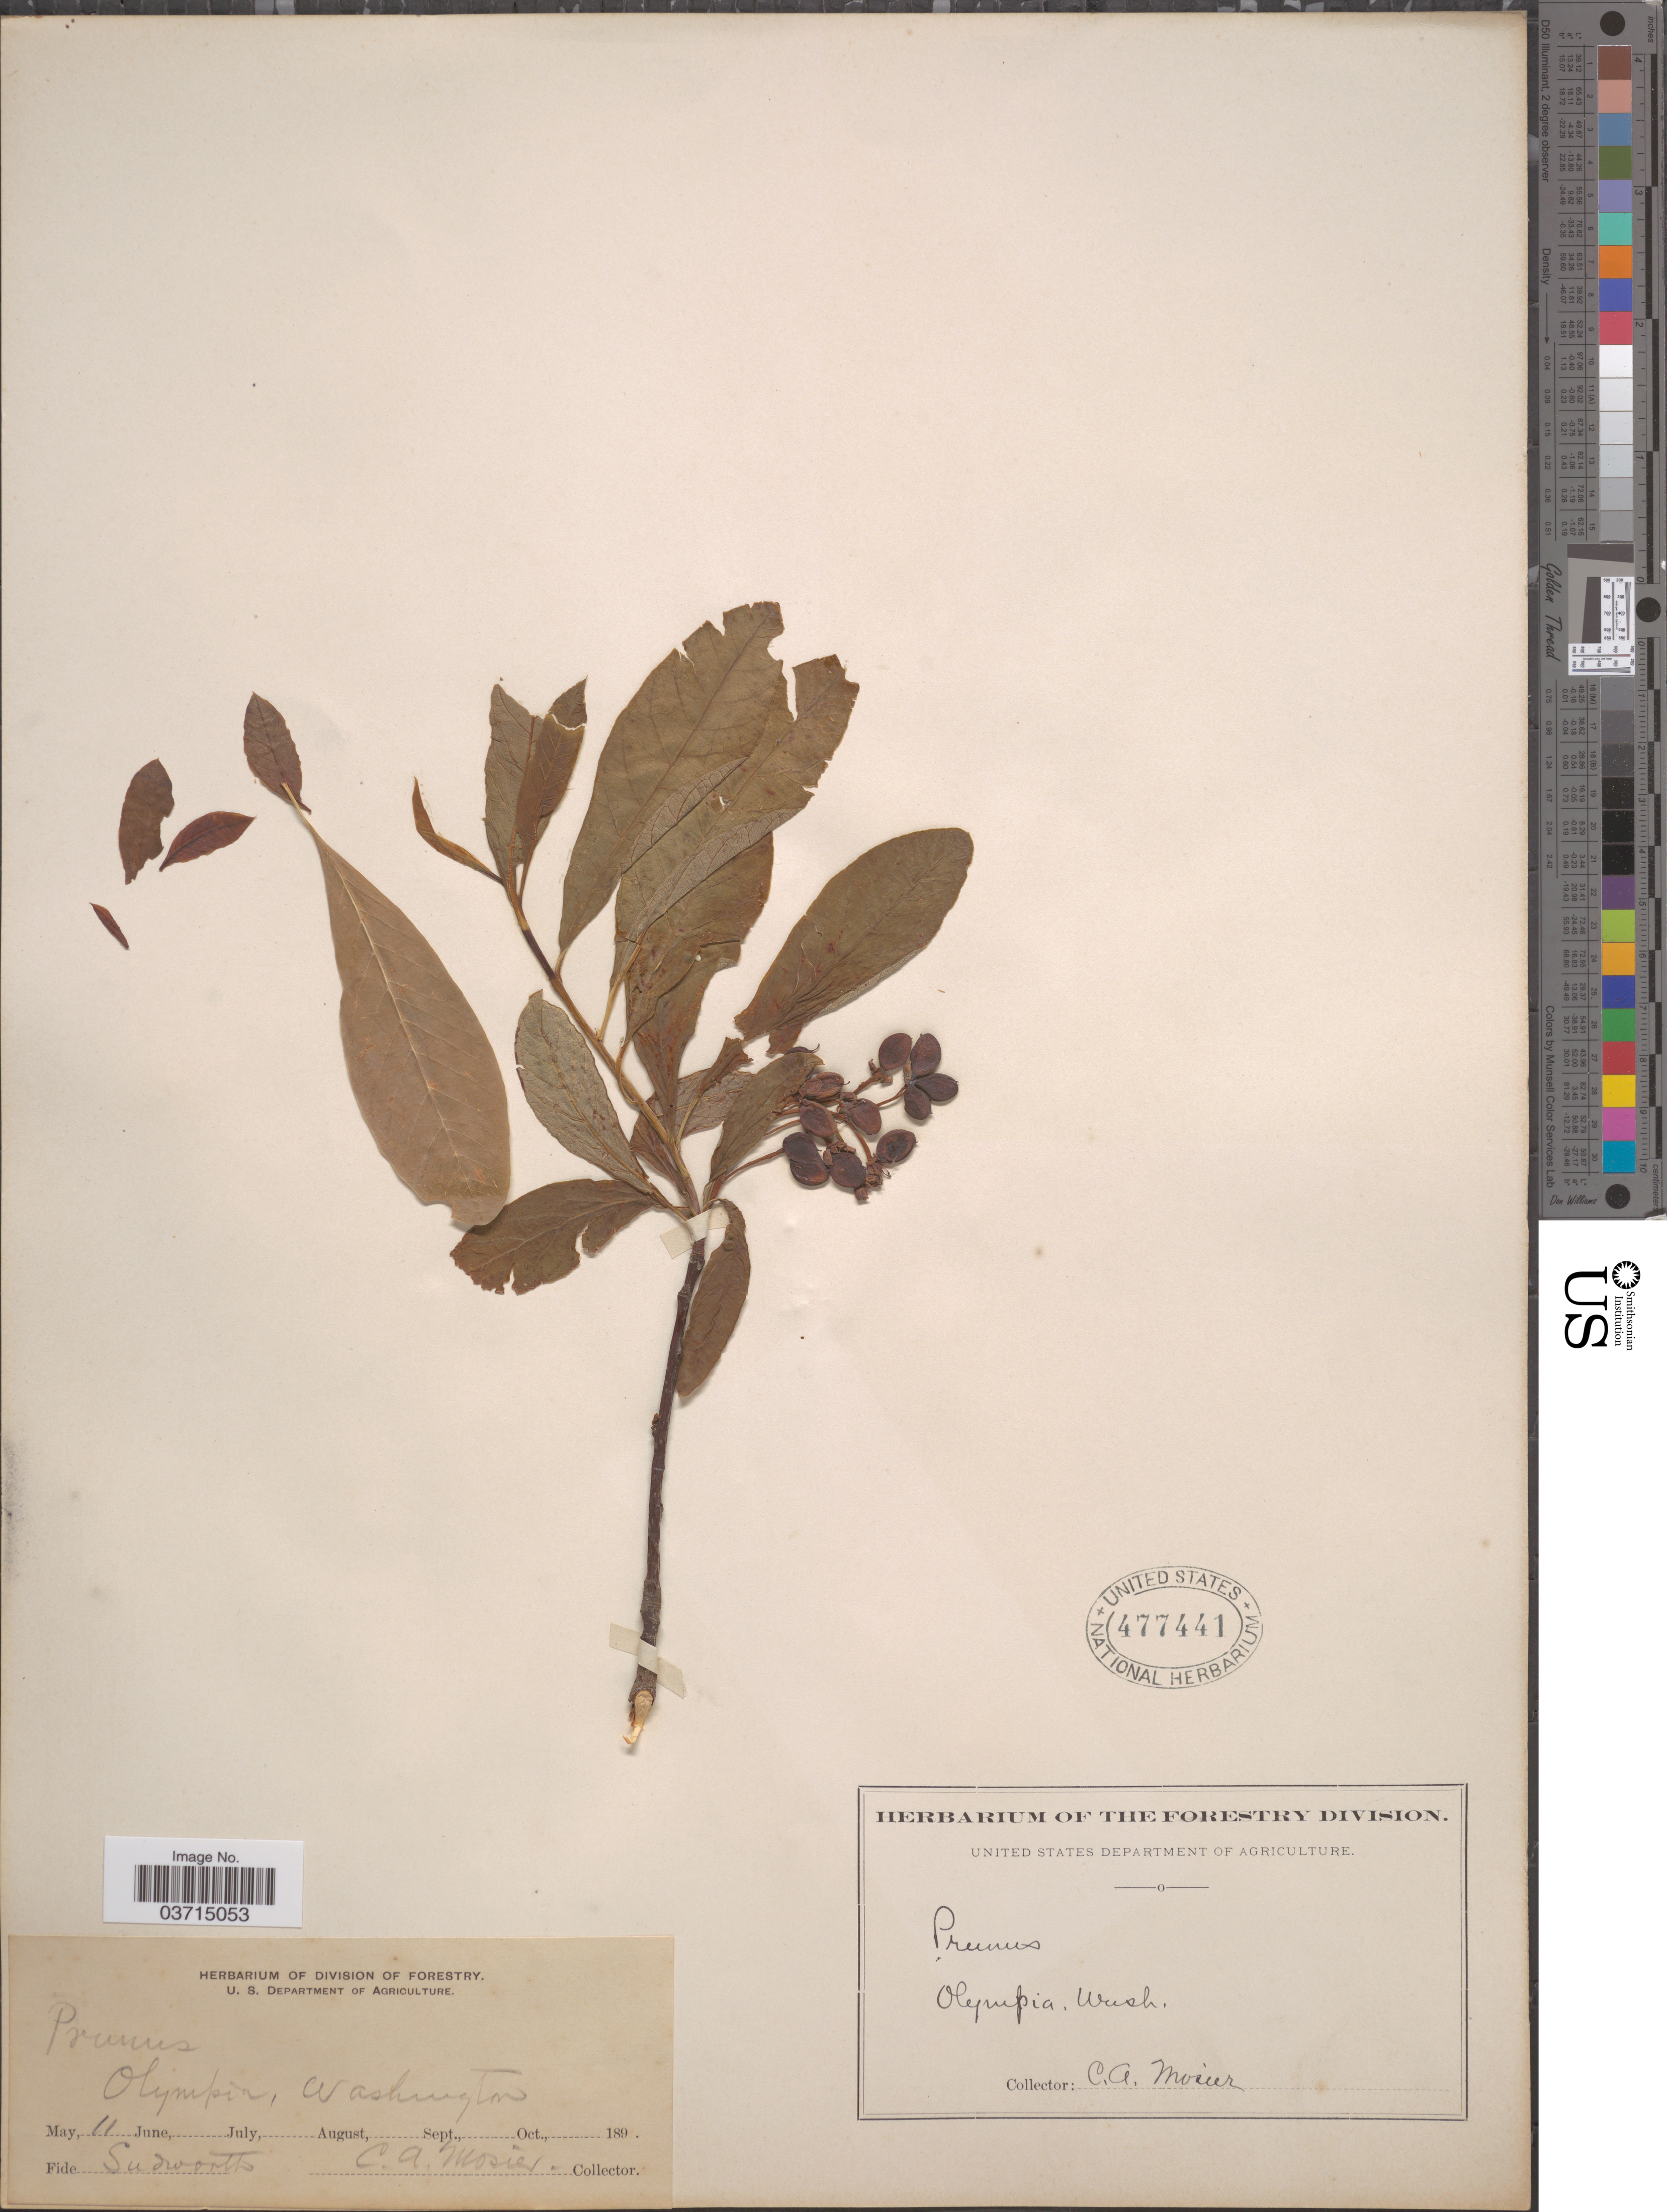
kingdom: Plantae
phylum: Tracheophyta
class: Magnoliopsida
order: Rosales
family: Rosaceae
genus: Oemleria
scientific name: Oemleria cerasiformis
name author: (Torr. & A. Gray ex Hook. & Arn.) J.W. Landon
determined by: Strong, Mark T., (BOT), Smithsonian Institution - National Museum of Natural History (UNITED STATES)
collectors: C. A. Mosier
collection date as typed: May, 11 189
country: United States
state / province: Washington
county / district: Thurston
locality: Olympia.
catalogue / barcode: US 477441